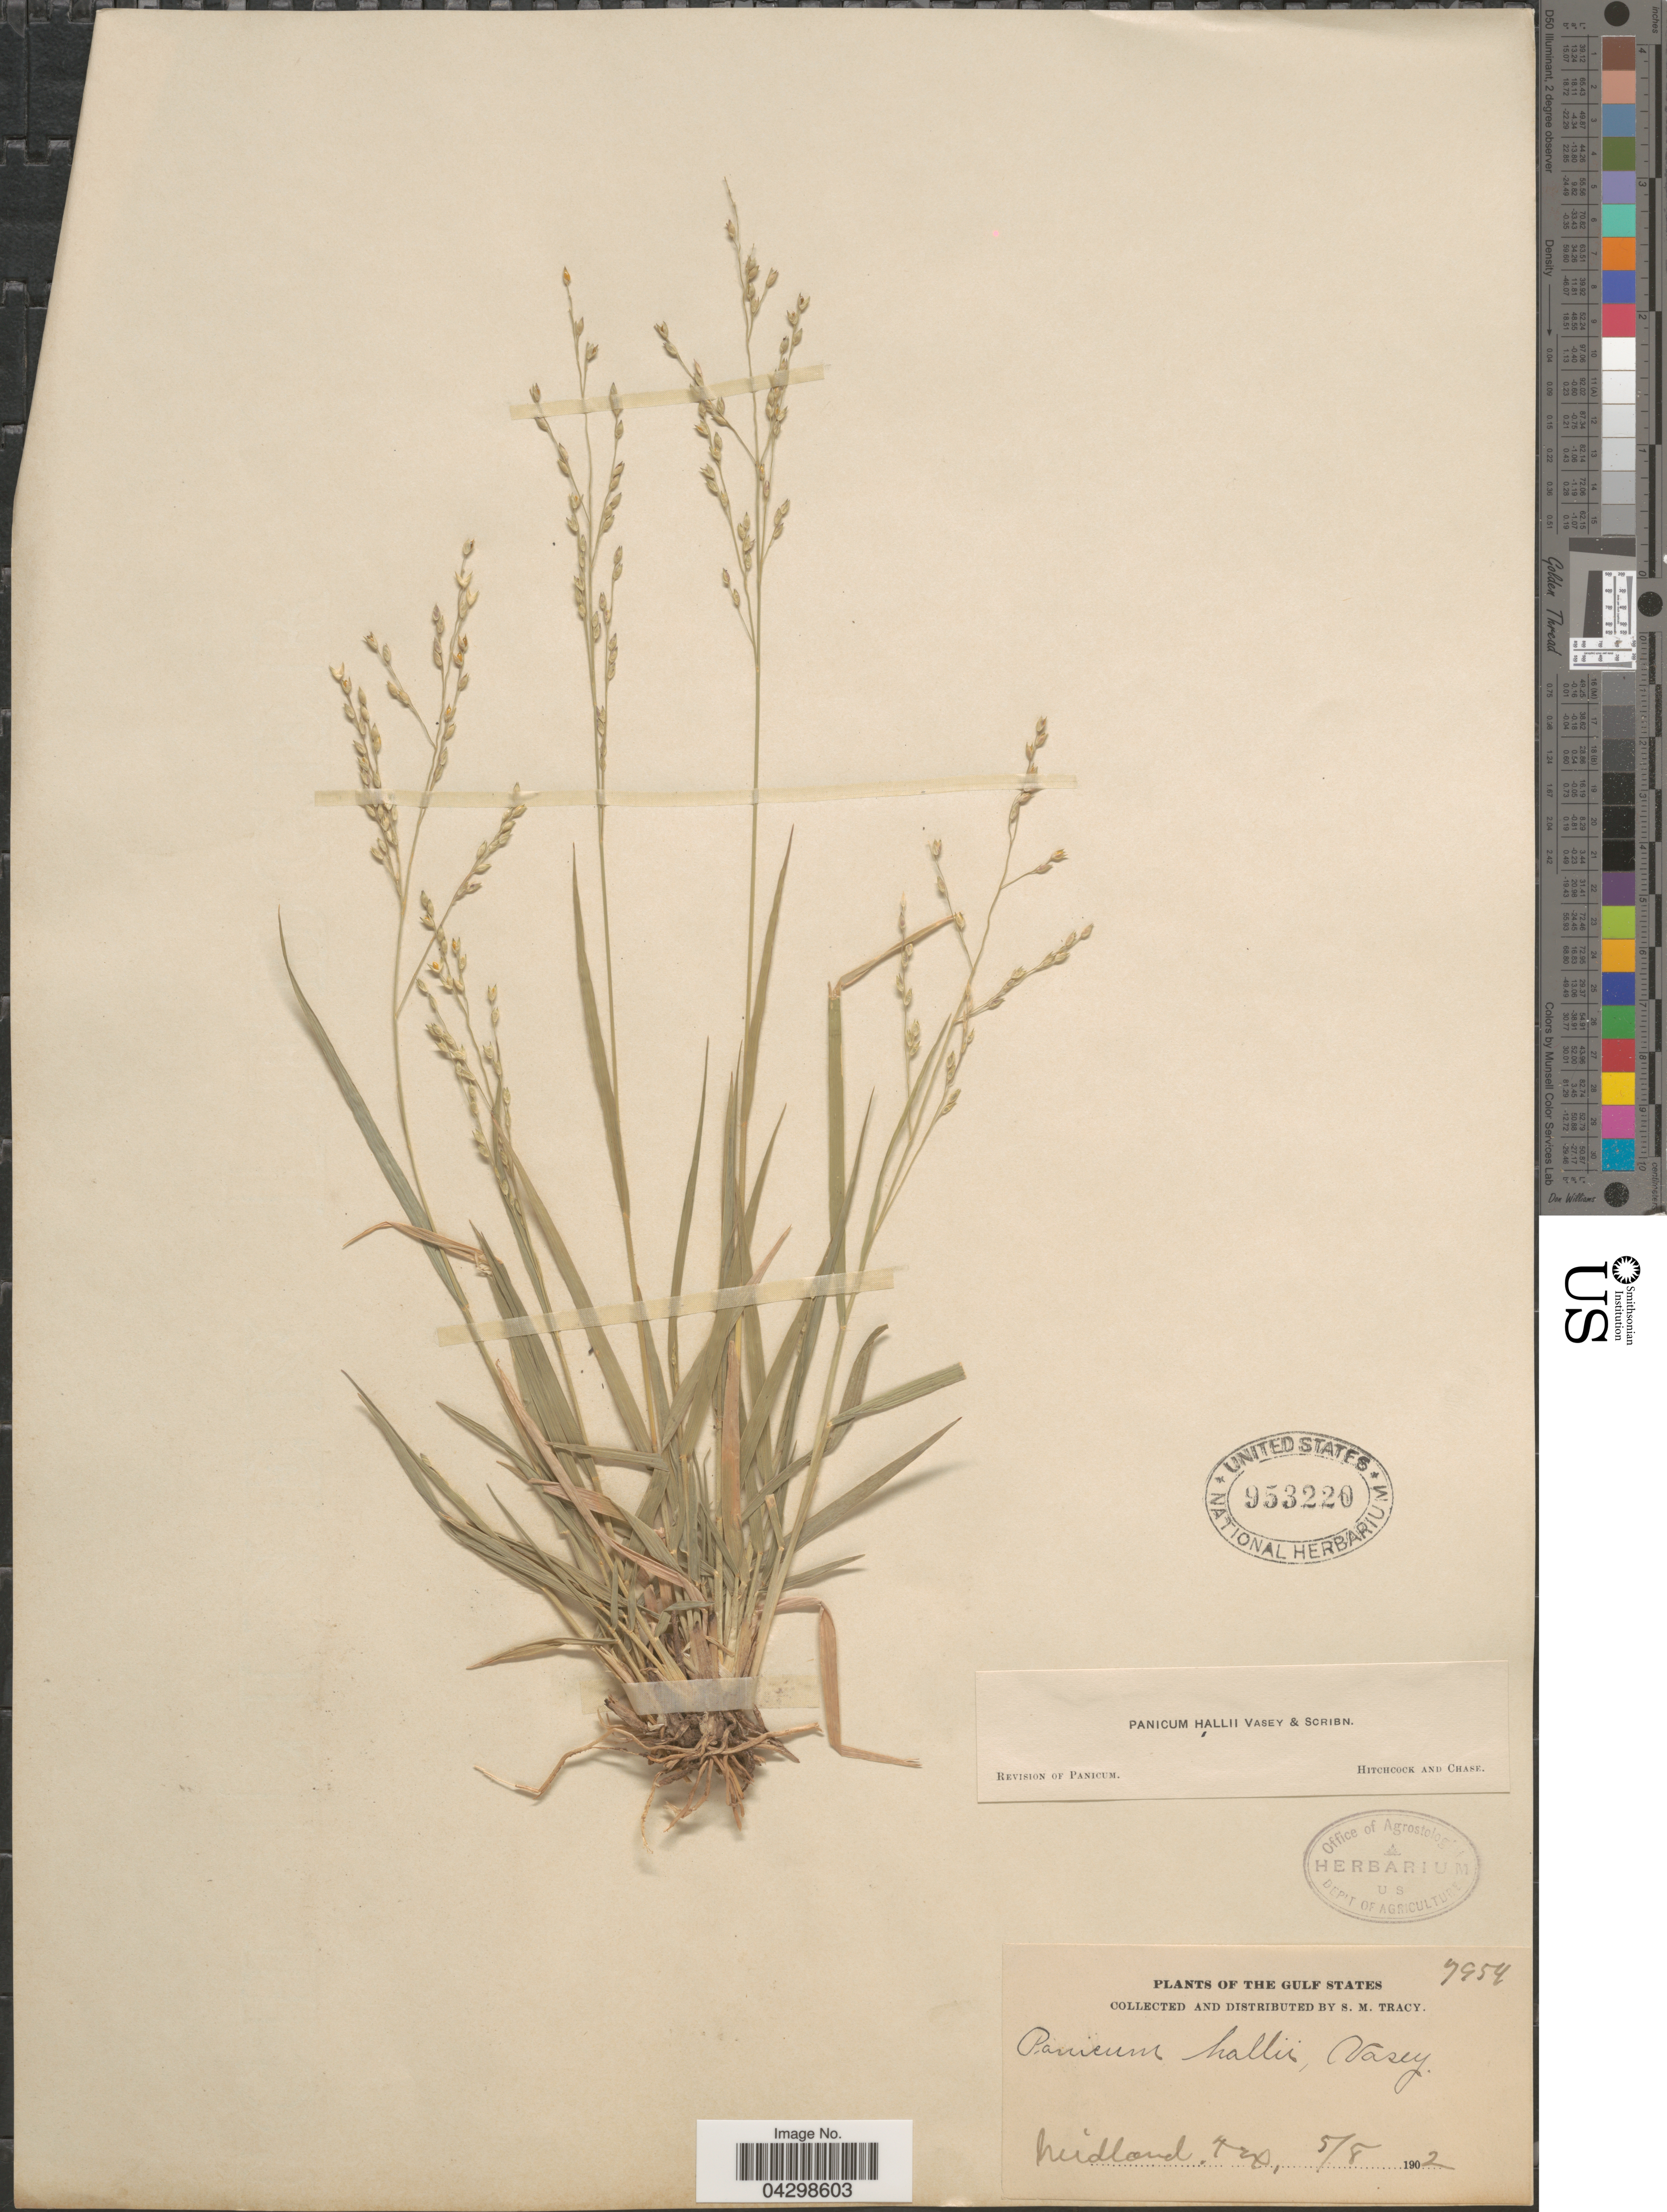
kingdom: Plantae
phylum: Tracheophyta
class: Liliopsida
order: Poales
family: Poaceae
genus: Panicum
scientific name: Panicum hallii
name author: Vasey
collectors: S. M. Tracy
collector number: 7954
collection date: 1902-05-08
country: United States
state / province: Texas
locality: The Gulf States. Midland.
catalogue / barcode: US 953220